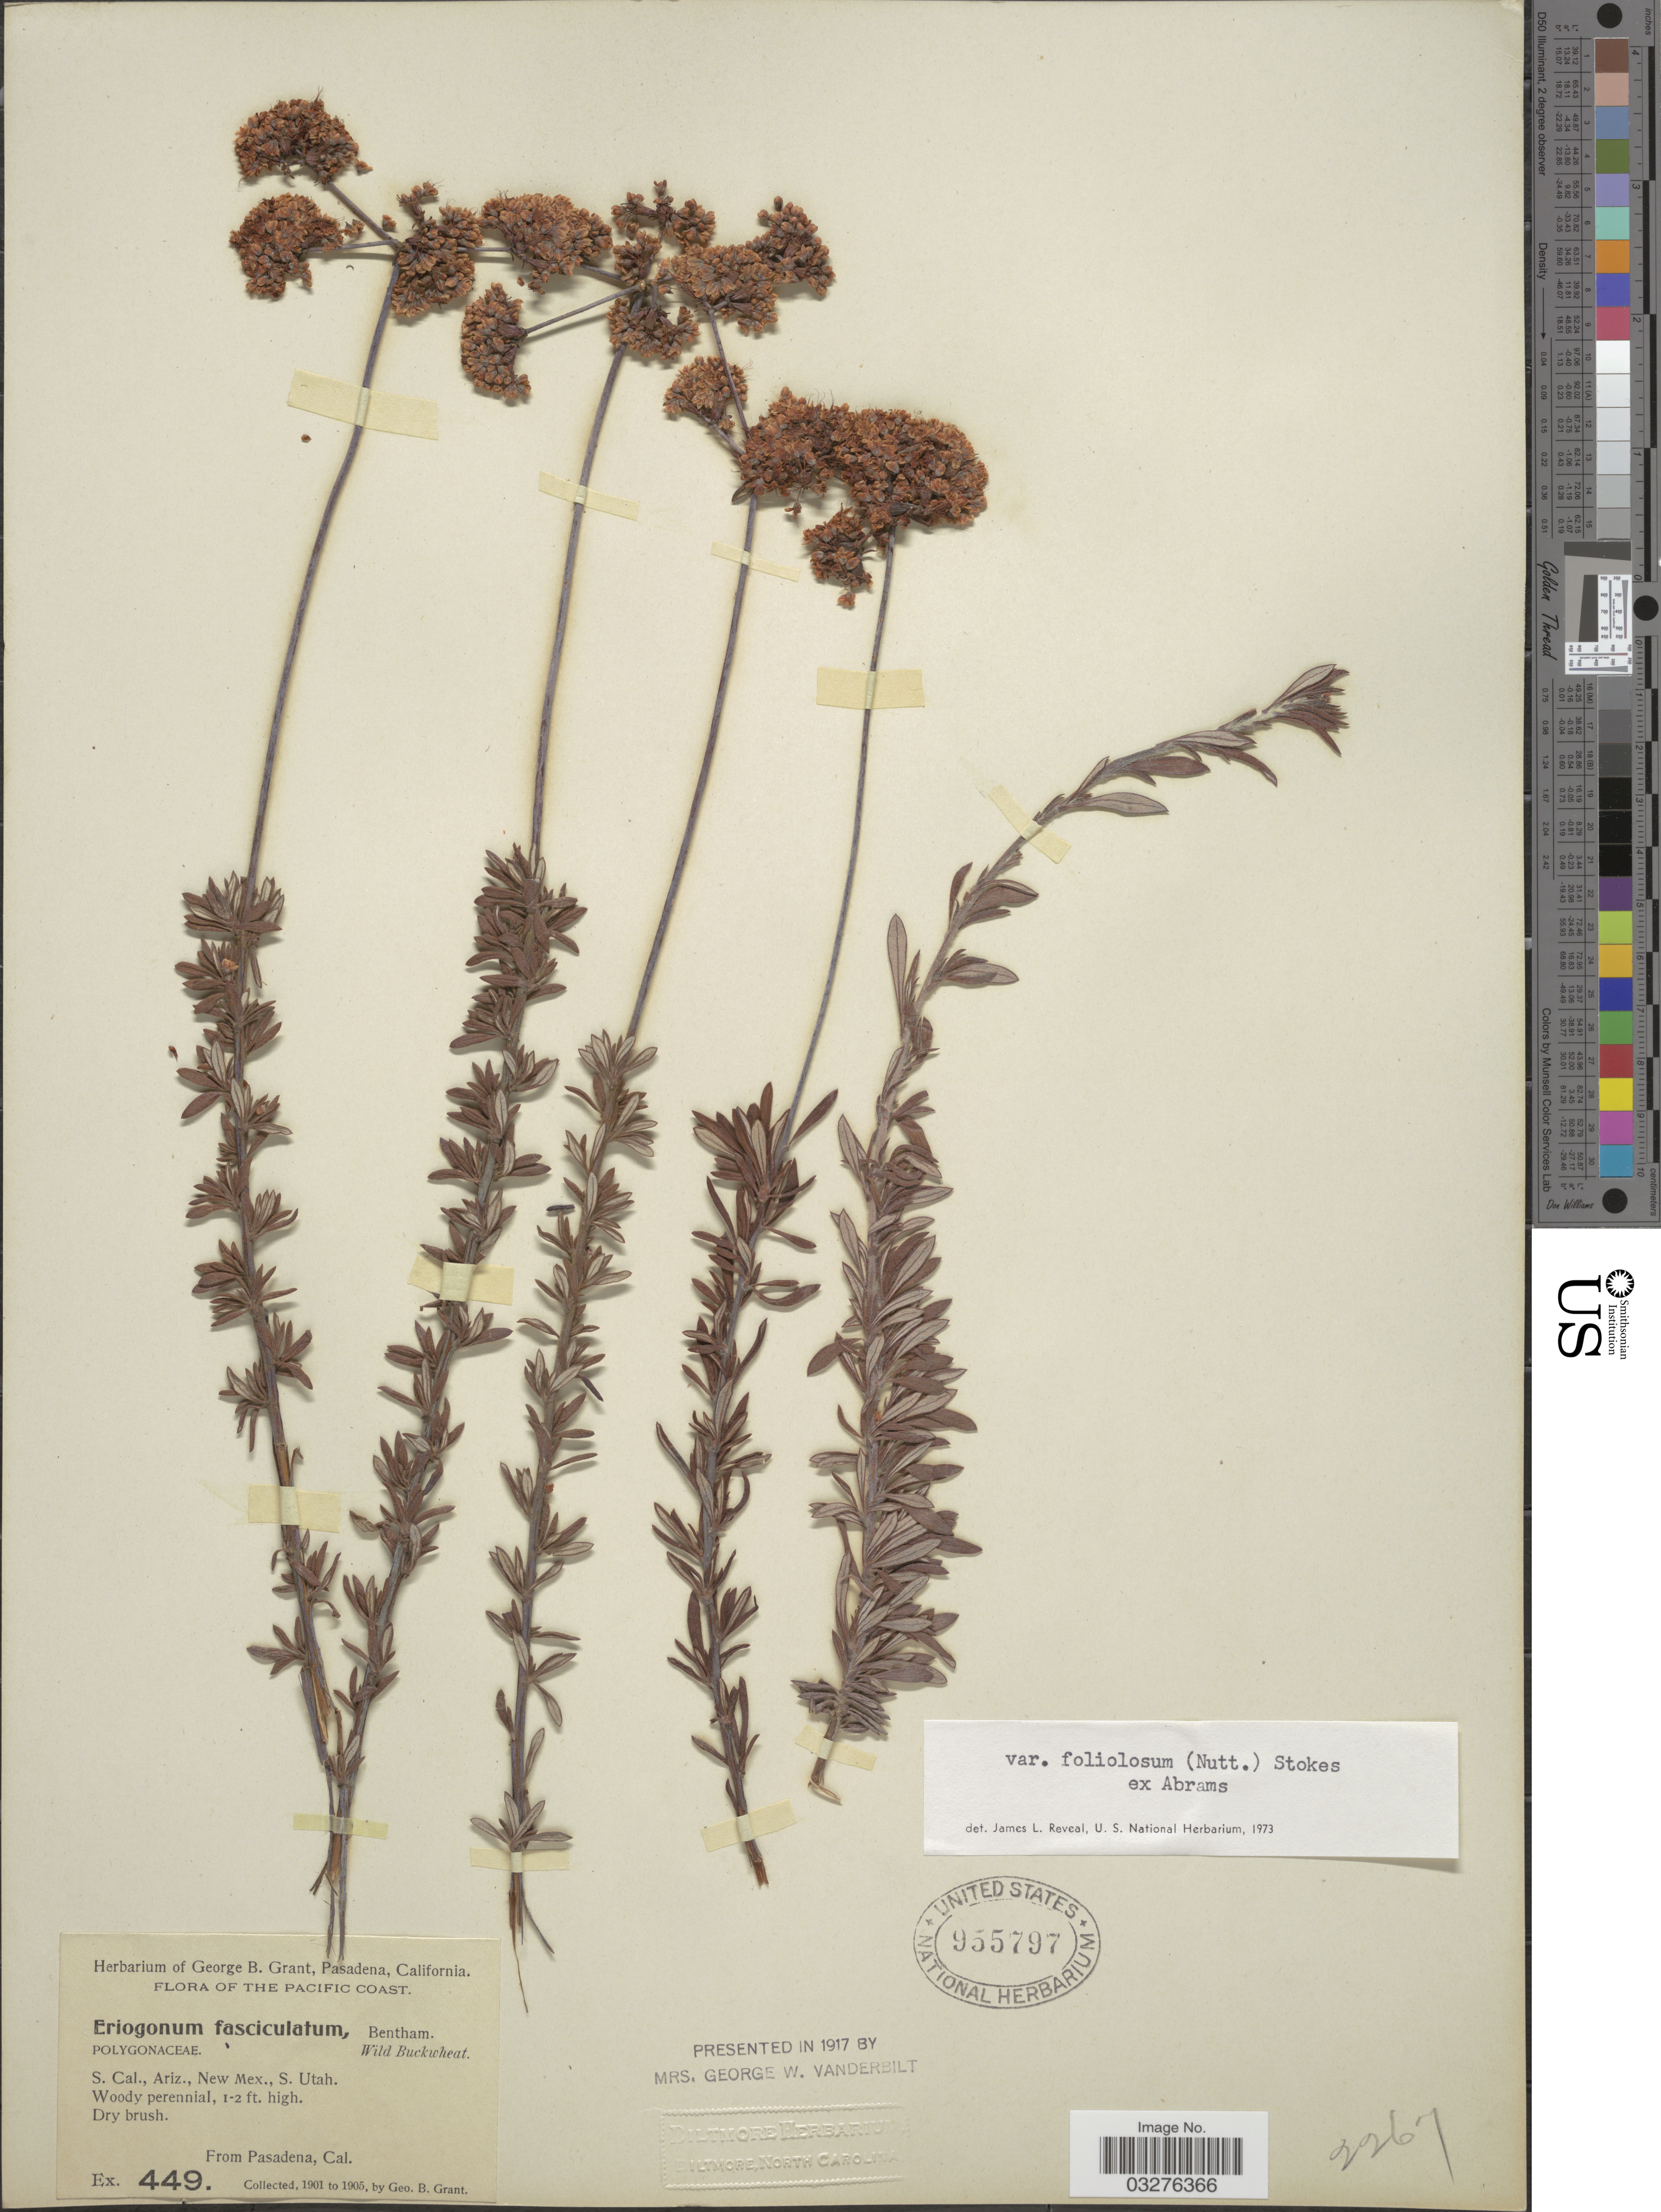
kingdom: Plantae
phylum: Tracheophyta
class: Magnoliopsida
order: Caryophyllales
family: Polygonaceae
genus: Eriogonum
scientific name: Eriogonum fasciculatum var. foliolosum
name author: (Nutt.) S. Stokes ex Abrams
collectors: G. Grant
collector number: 449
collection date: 1901/1905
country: United States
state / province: California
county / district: Los Angeles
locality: The Pacific Coast, S. Cal., From Pasadena.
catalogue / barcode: US 955797